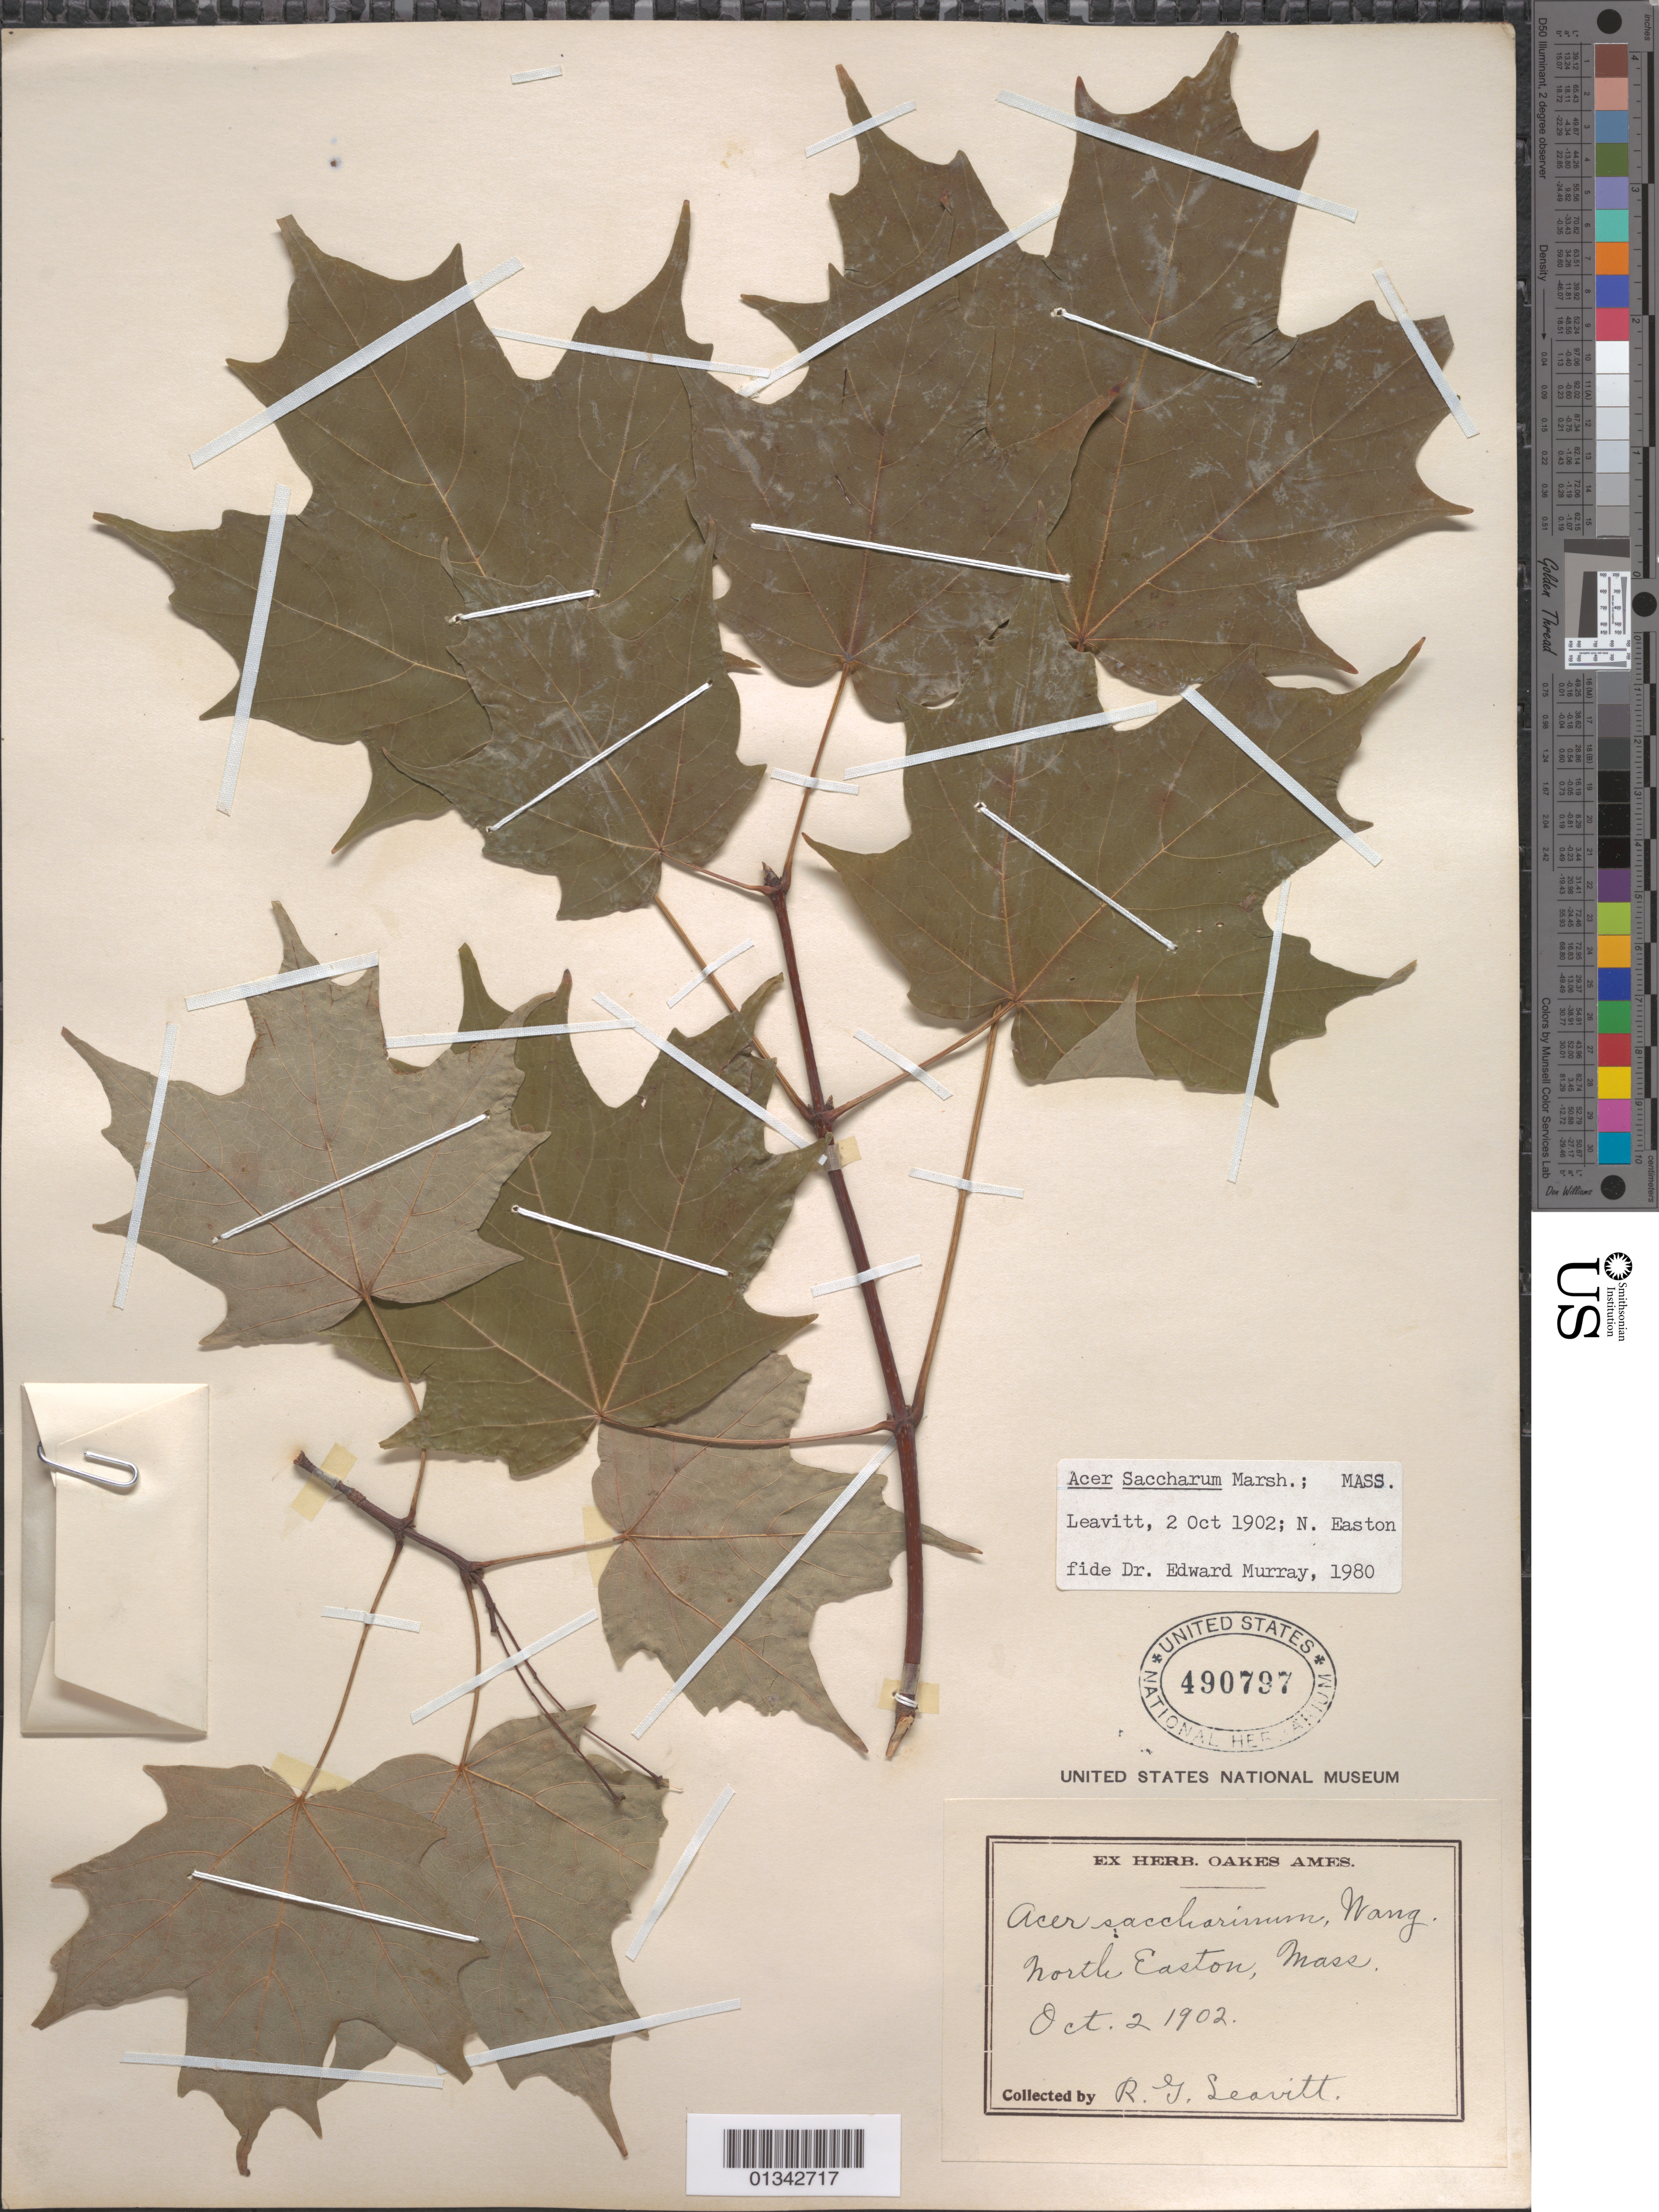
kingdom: Plantae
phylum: Tracheophyta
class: Magnoliopsida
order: Sapindales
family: Sapindaceae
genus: Acer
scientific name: Acer saccharum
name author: Marshall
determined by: Murray, Edward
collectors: R. G. Leavitt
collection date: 1902-10-02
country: United States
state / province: Massachusetts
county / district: Bristol County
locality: North Easton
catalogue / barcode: US 490797